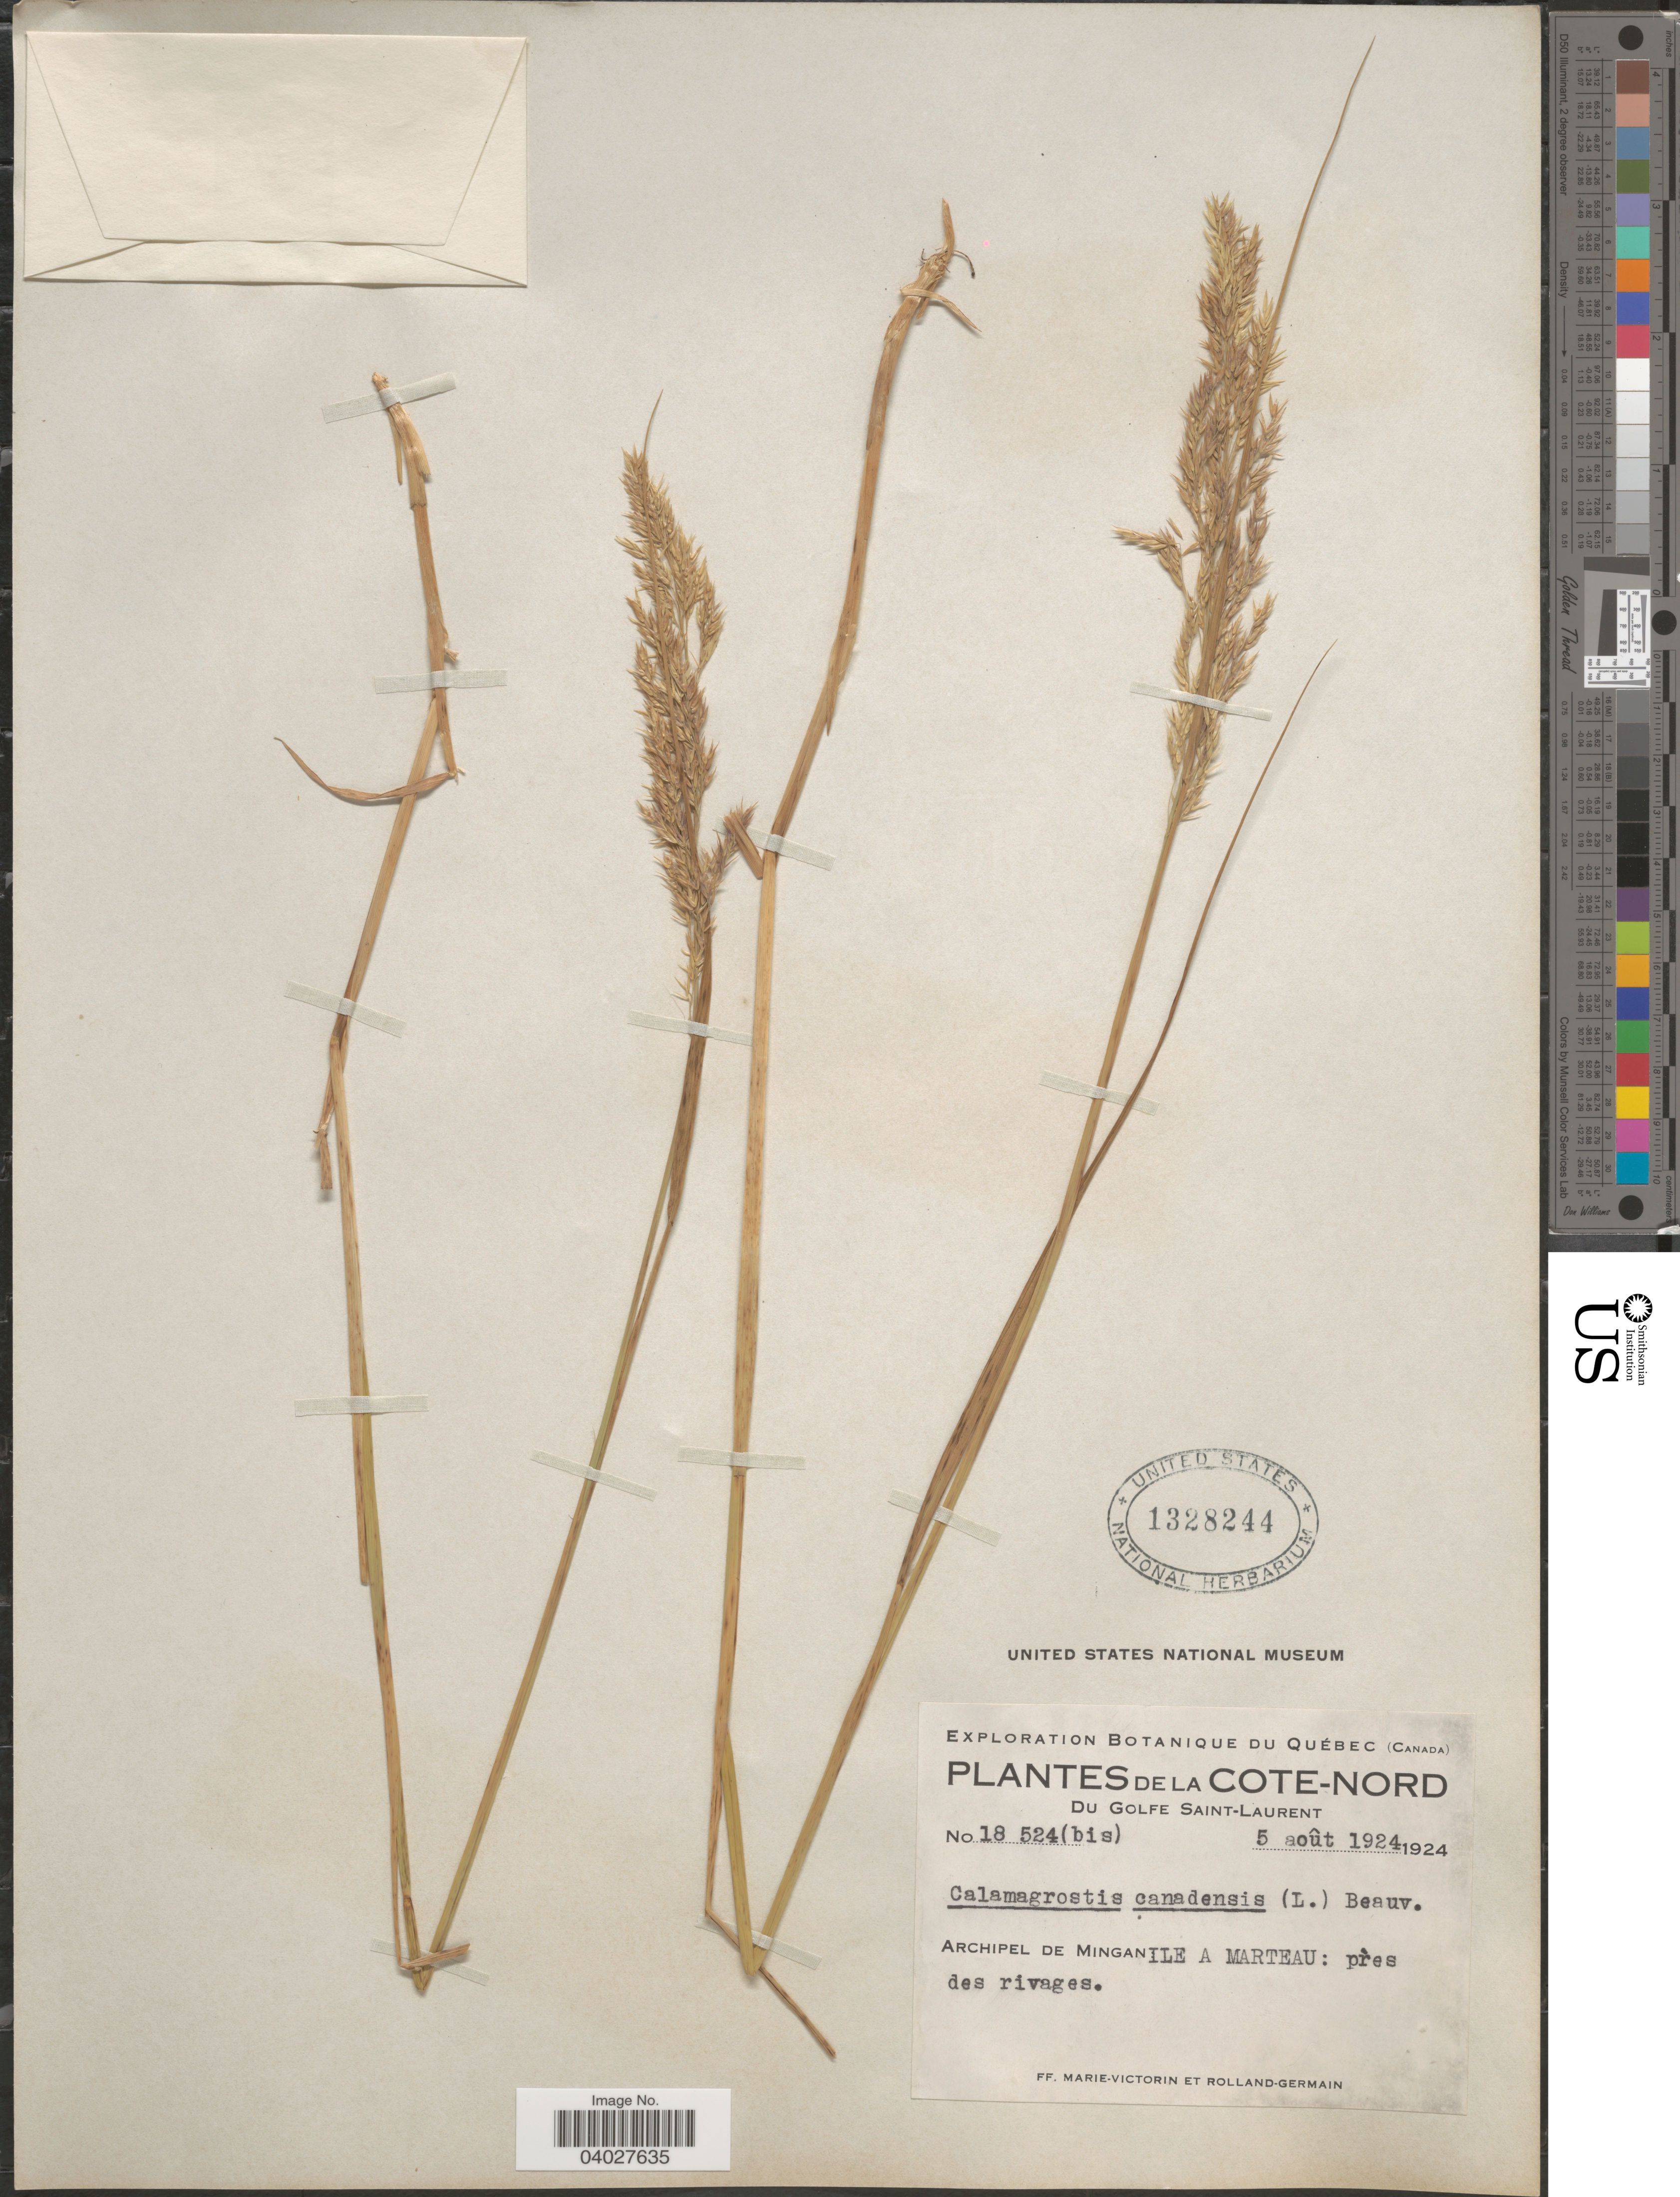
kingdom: Plantae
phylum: Tracheophyta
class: Liliopsida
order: Poales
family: Poaceae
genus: Calamagrostis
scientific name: Calamagrostis canadensis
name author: (Michx.) P. Beauv.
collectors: F. Marie-Victorin & Rolland-Germain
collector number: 18524(bis)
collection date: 1924-08-05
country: Canada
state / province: Quebec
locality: La Cote-Nord. Du Golfe Saint-Laurent. Archipel de Mingan. Ile a Marteau: pres des rivages.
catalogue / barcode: US 1328244